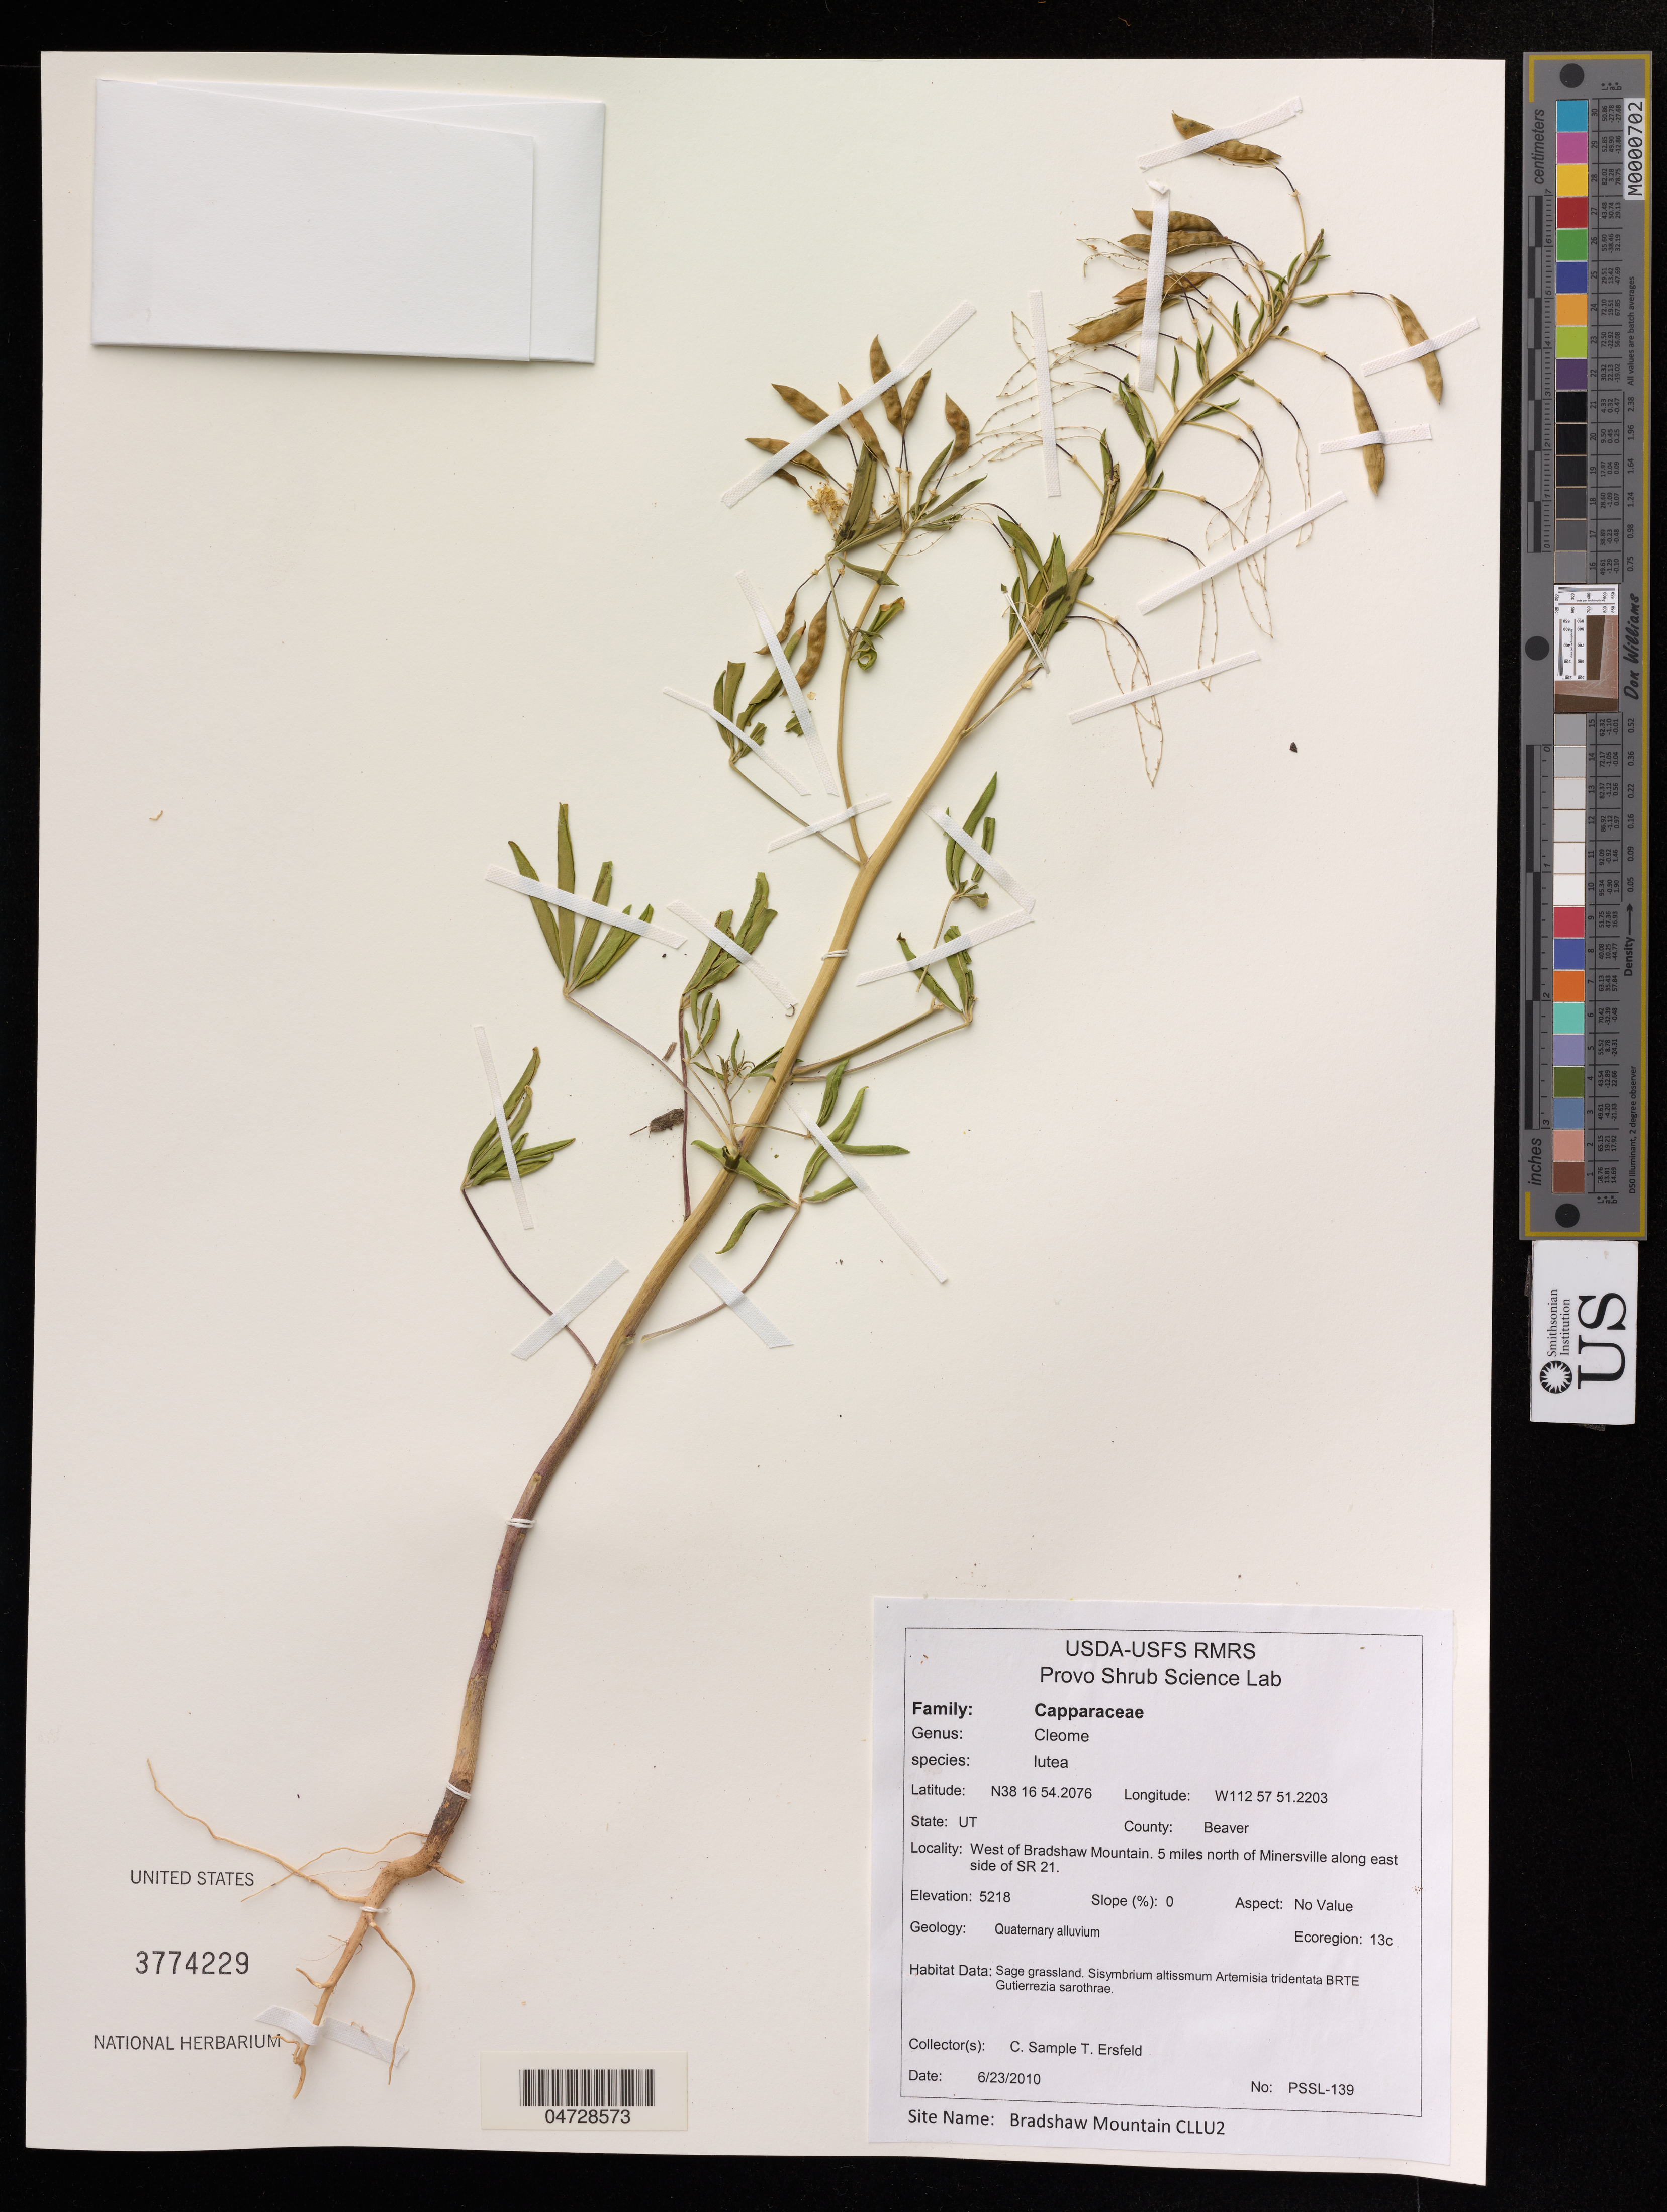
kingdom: Plantae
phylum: Tracheophyta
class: Magnoliopsida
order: Brassicales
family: Cleomaceae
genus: Cleome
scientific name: Cleome lutea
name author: Hook.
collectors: C. Sample & T. Ersfeld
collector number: PSSL-139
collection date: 2010-06-23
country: United States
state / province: Utah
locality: County: Beaver, West of Bradshaw Mountain, 5 miles north of Minersville along east side of SR 21.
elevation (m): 1590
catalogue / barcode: US 3774229